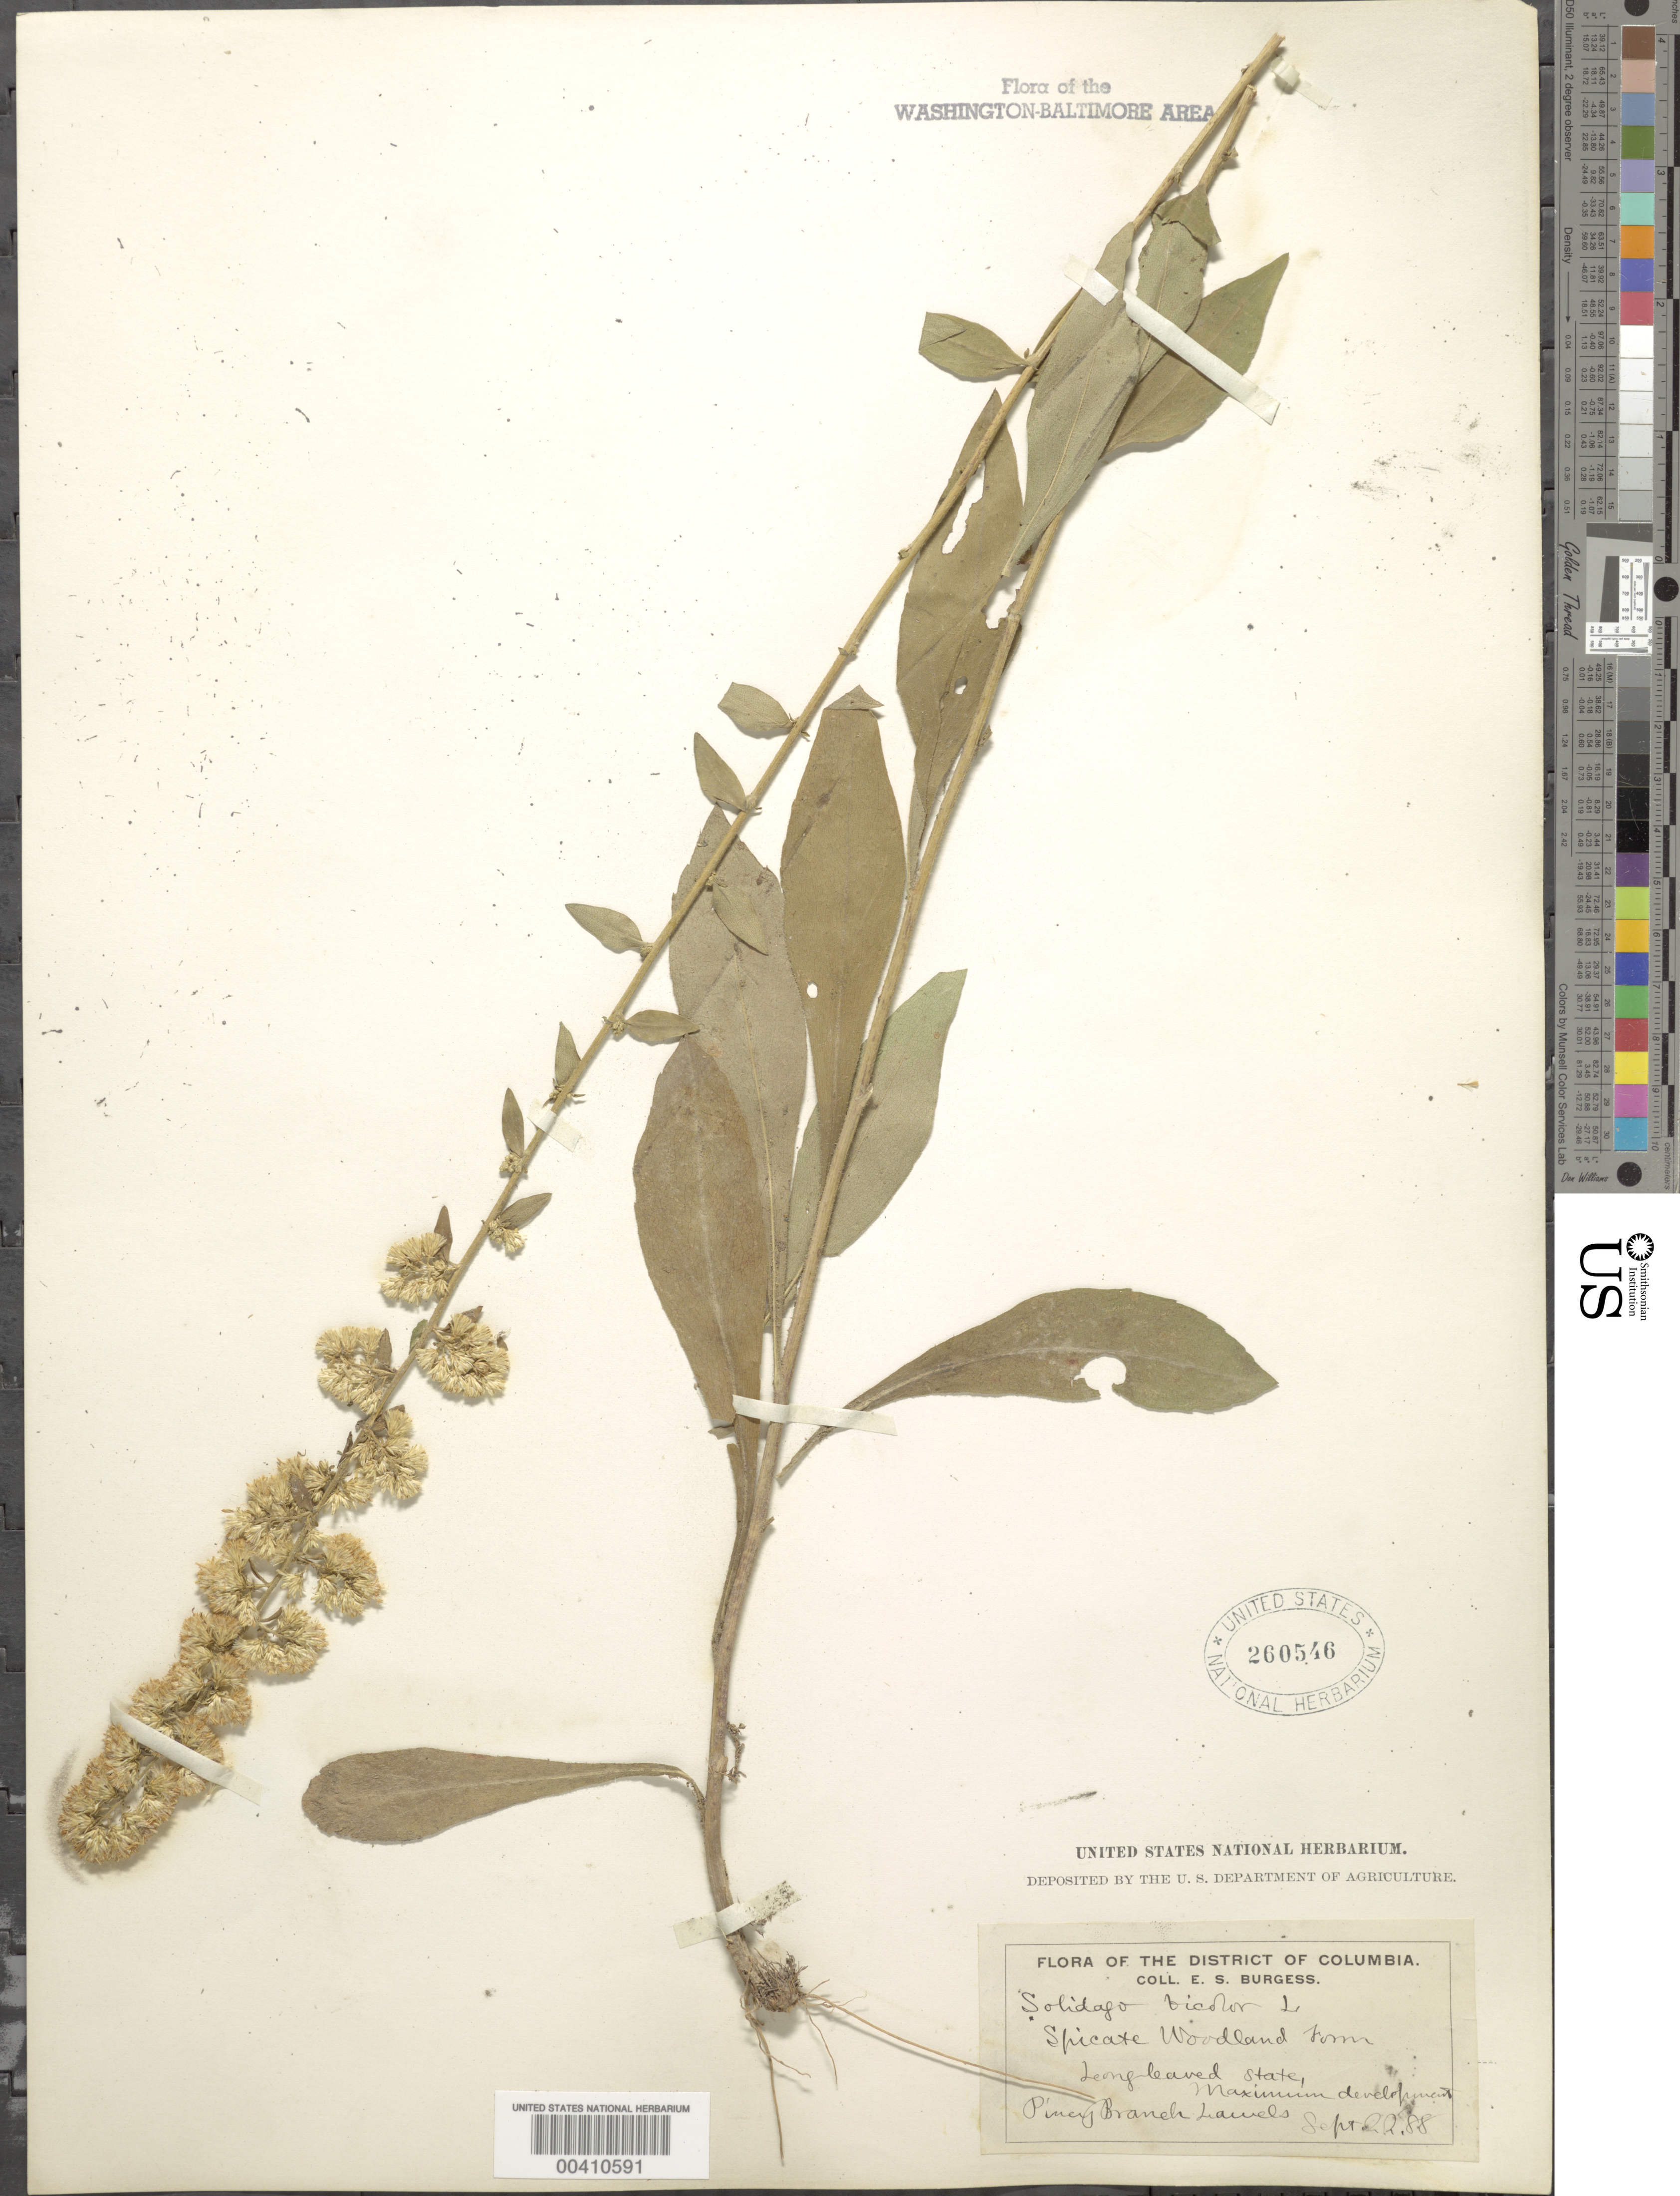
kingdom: Plantae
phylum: Tracheophyta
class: Magnoliopsida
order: Asterales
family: Asteraceae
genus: Solidago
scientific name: Solidago bicolor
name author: L.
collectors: E. Burgess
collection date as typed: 22 Sep 1888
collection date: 1888-09-22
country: United States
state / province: District of Columbia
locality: Piney Branch Laurels Rock Creek Park & vicinity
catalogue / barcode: US 260546